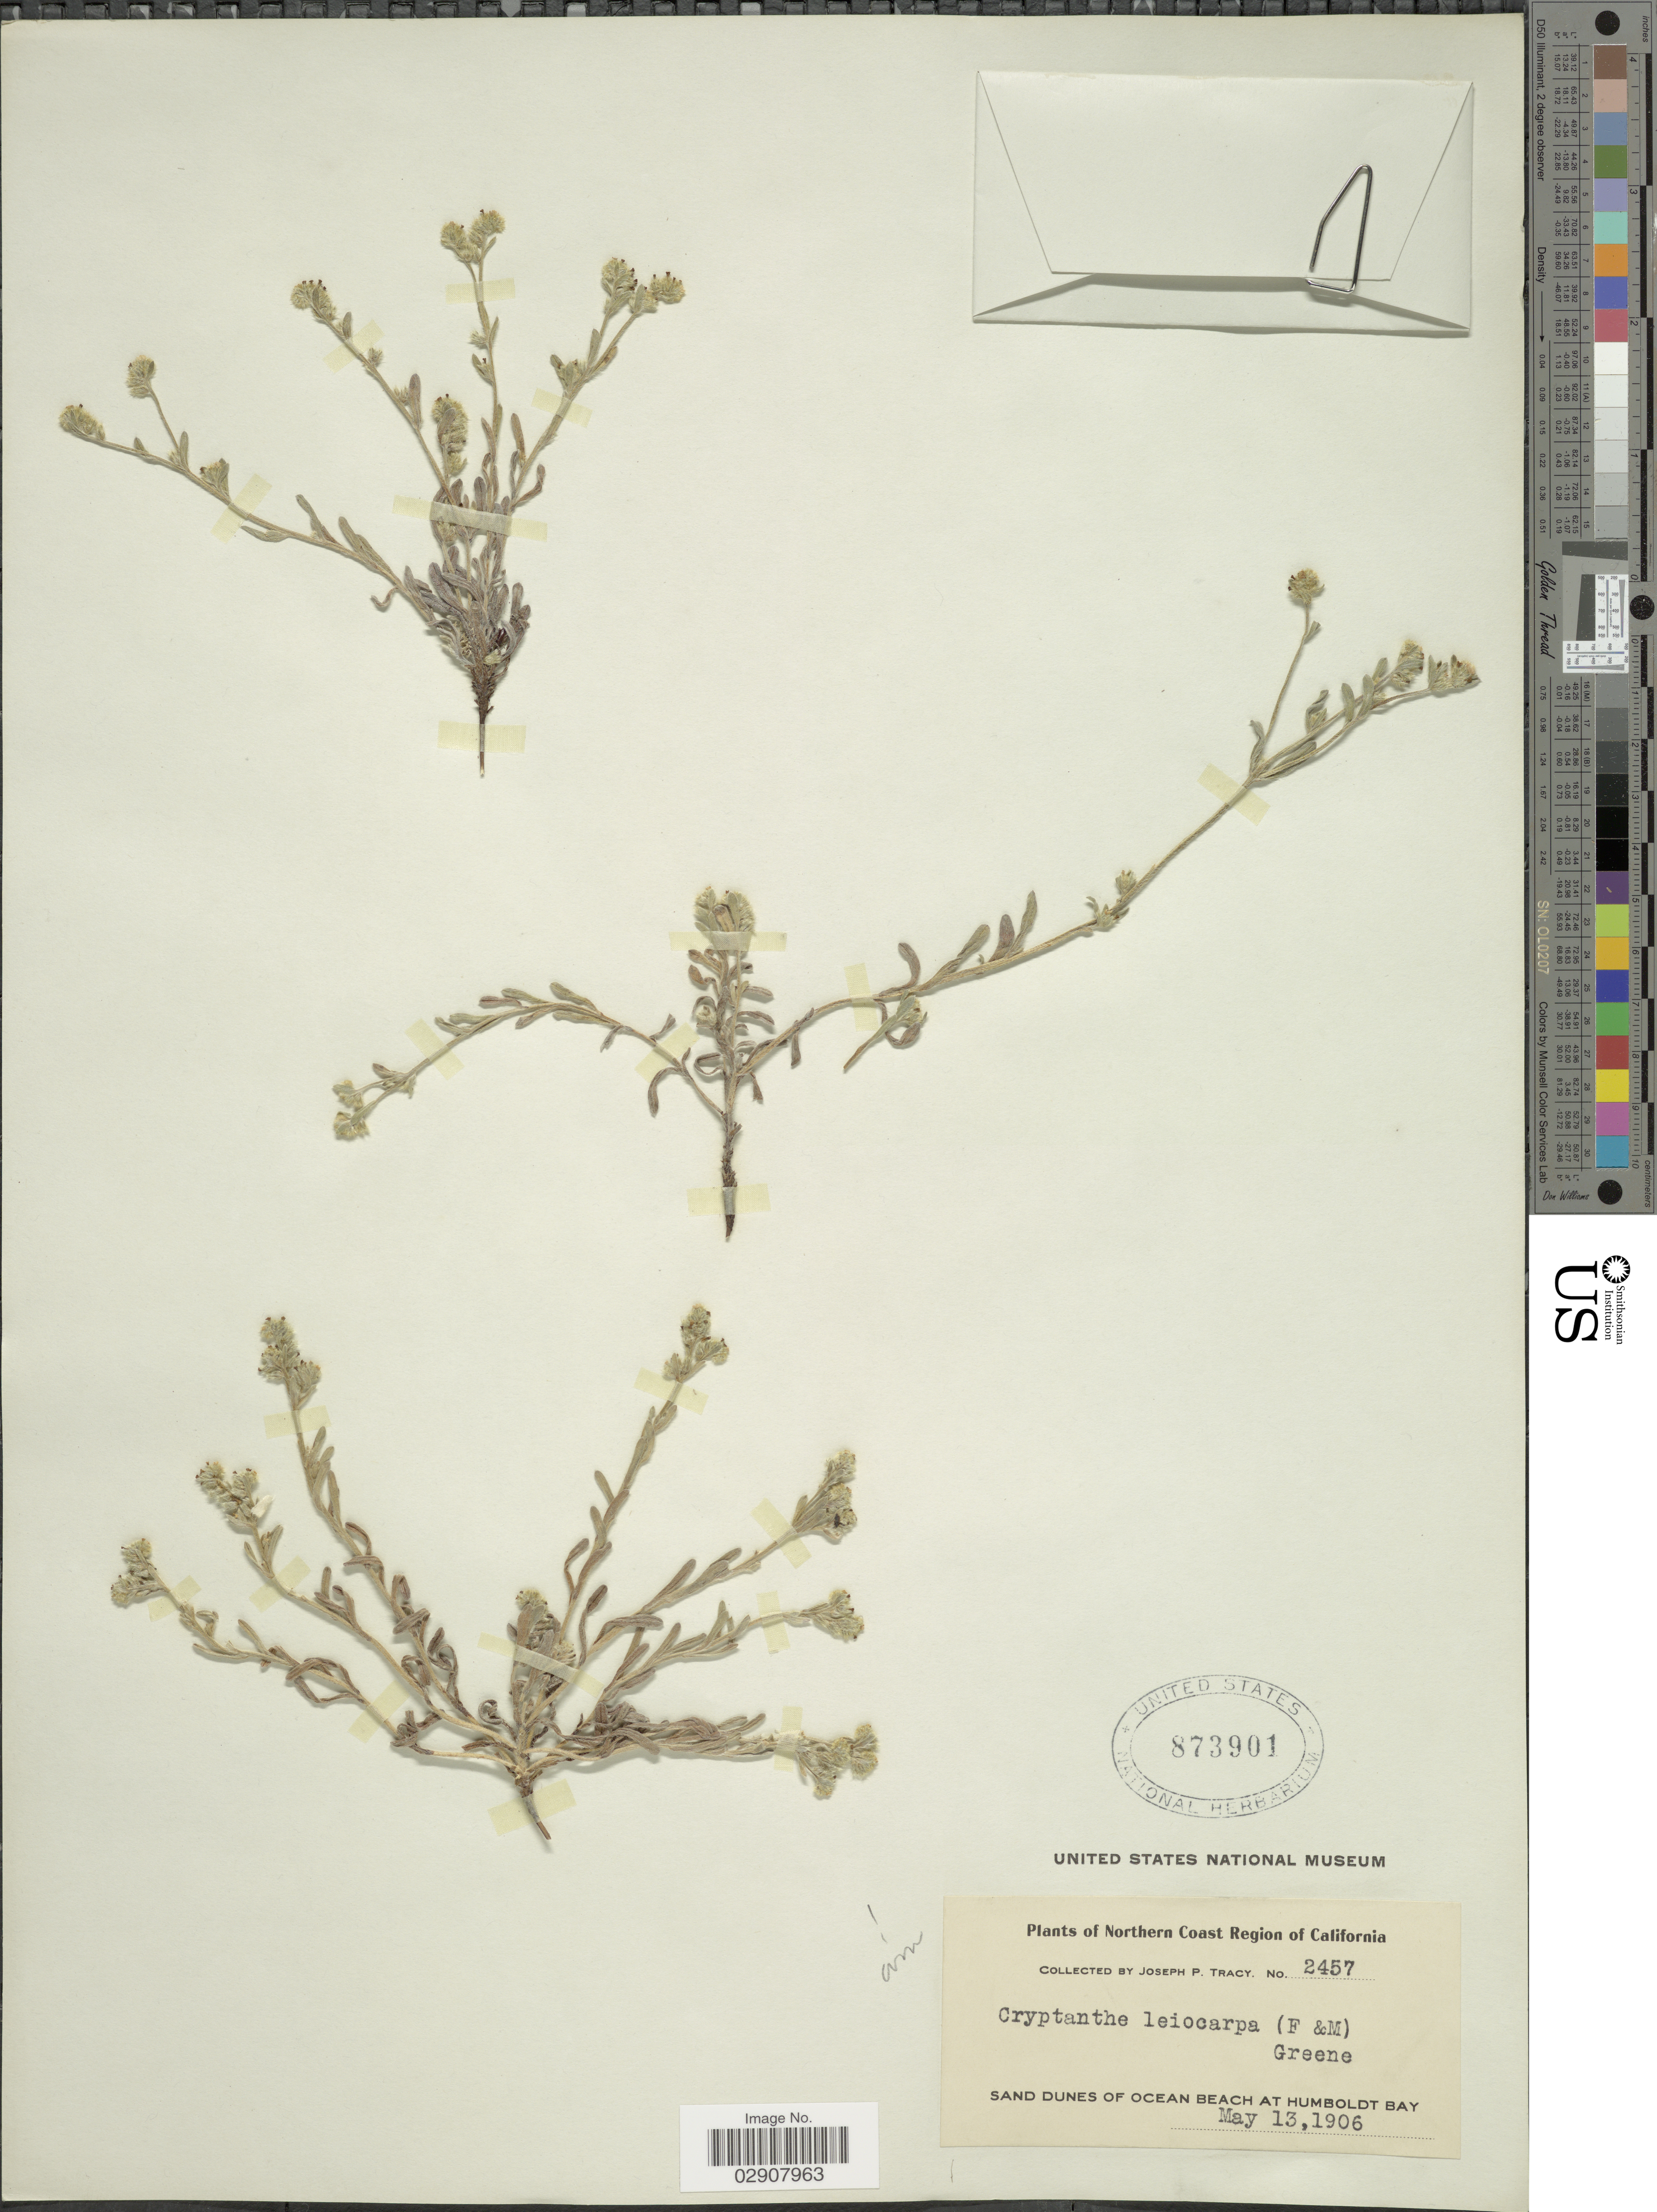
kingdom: Plantae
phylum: Tracheophyta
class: Magnoliopsida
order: Boraginales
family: Boraginaceae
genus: Cryptantha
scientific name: Cryptantha leiocarpa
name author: (Fisch. & C.A. Mey.) Greene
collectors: J. Tracy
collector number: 2457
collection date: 1906-05-13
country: United States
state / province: California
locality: Northern Coast Region of California, Sand dunes of Ocean Beach at Humboldt Bay.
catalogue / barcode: US 873901